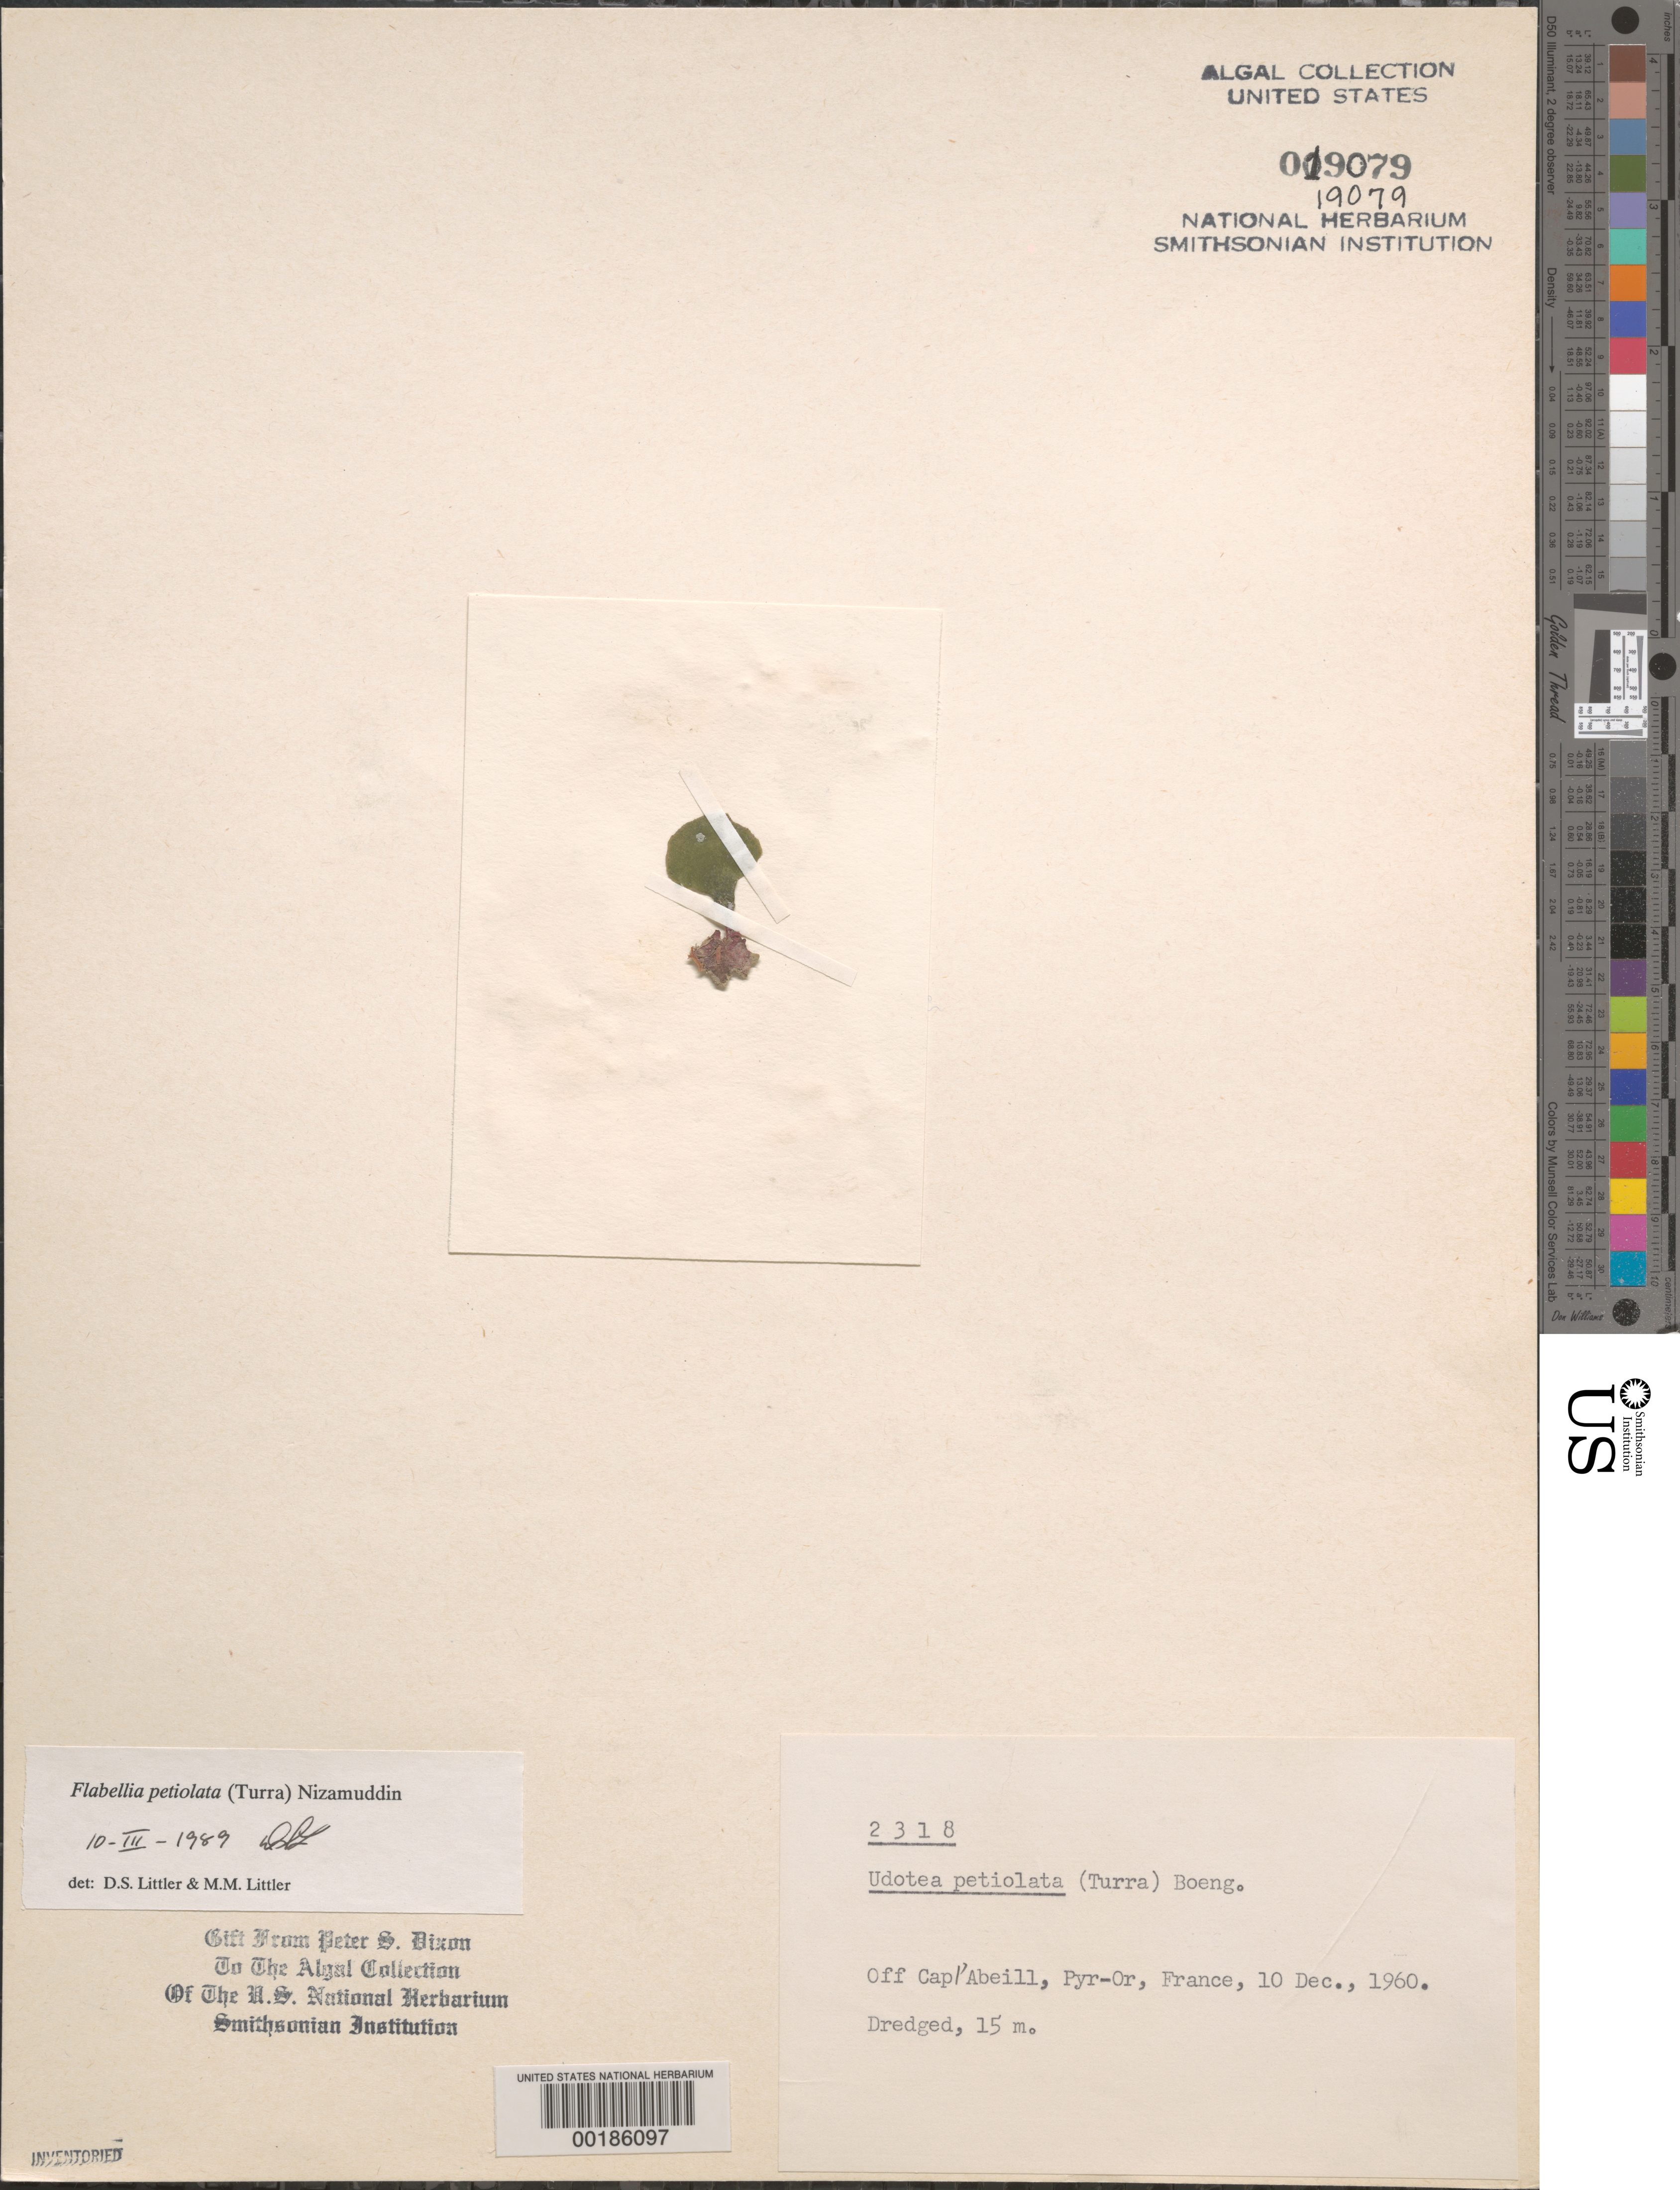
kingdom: Plantae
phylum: Chlorophyta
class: Ulvophyceae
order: Bryopsidales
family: Codiaceae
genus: Flabellia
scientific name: Flabellia petiolata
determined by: Littler, D. S.; Littler, M. M.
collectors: P. S. Dixon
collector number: PSD 2318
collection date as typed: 10 Dec 1960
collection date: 1960-12-10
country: France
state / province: Occitanie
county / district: Pyrénées-Orientales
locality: Off Cap l'Abeill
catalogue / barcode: US 19079